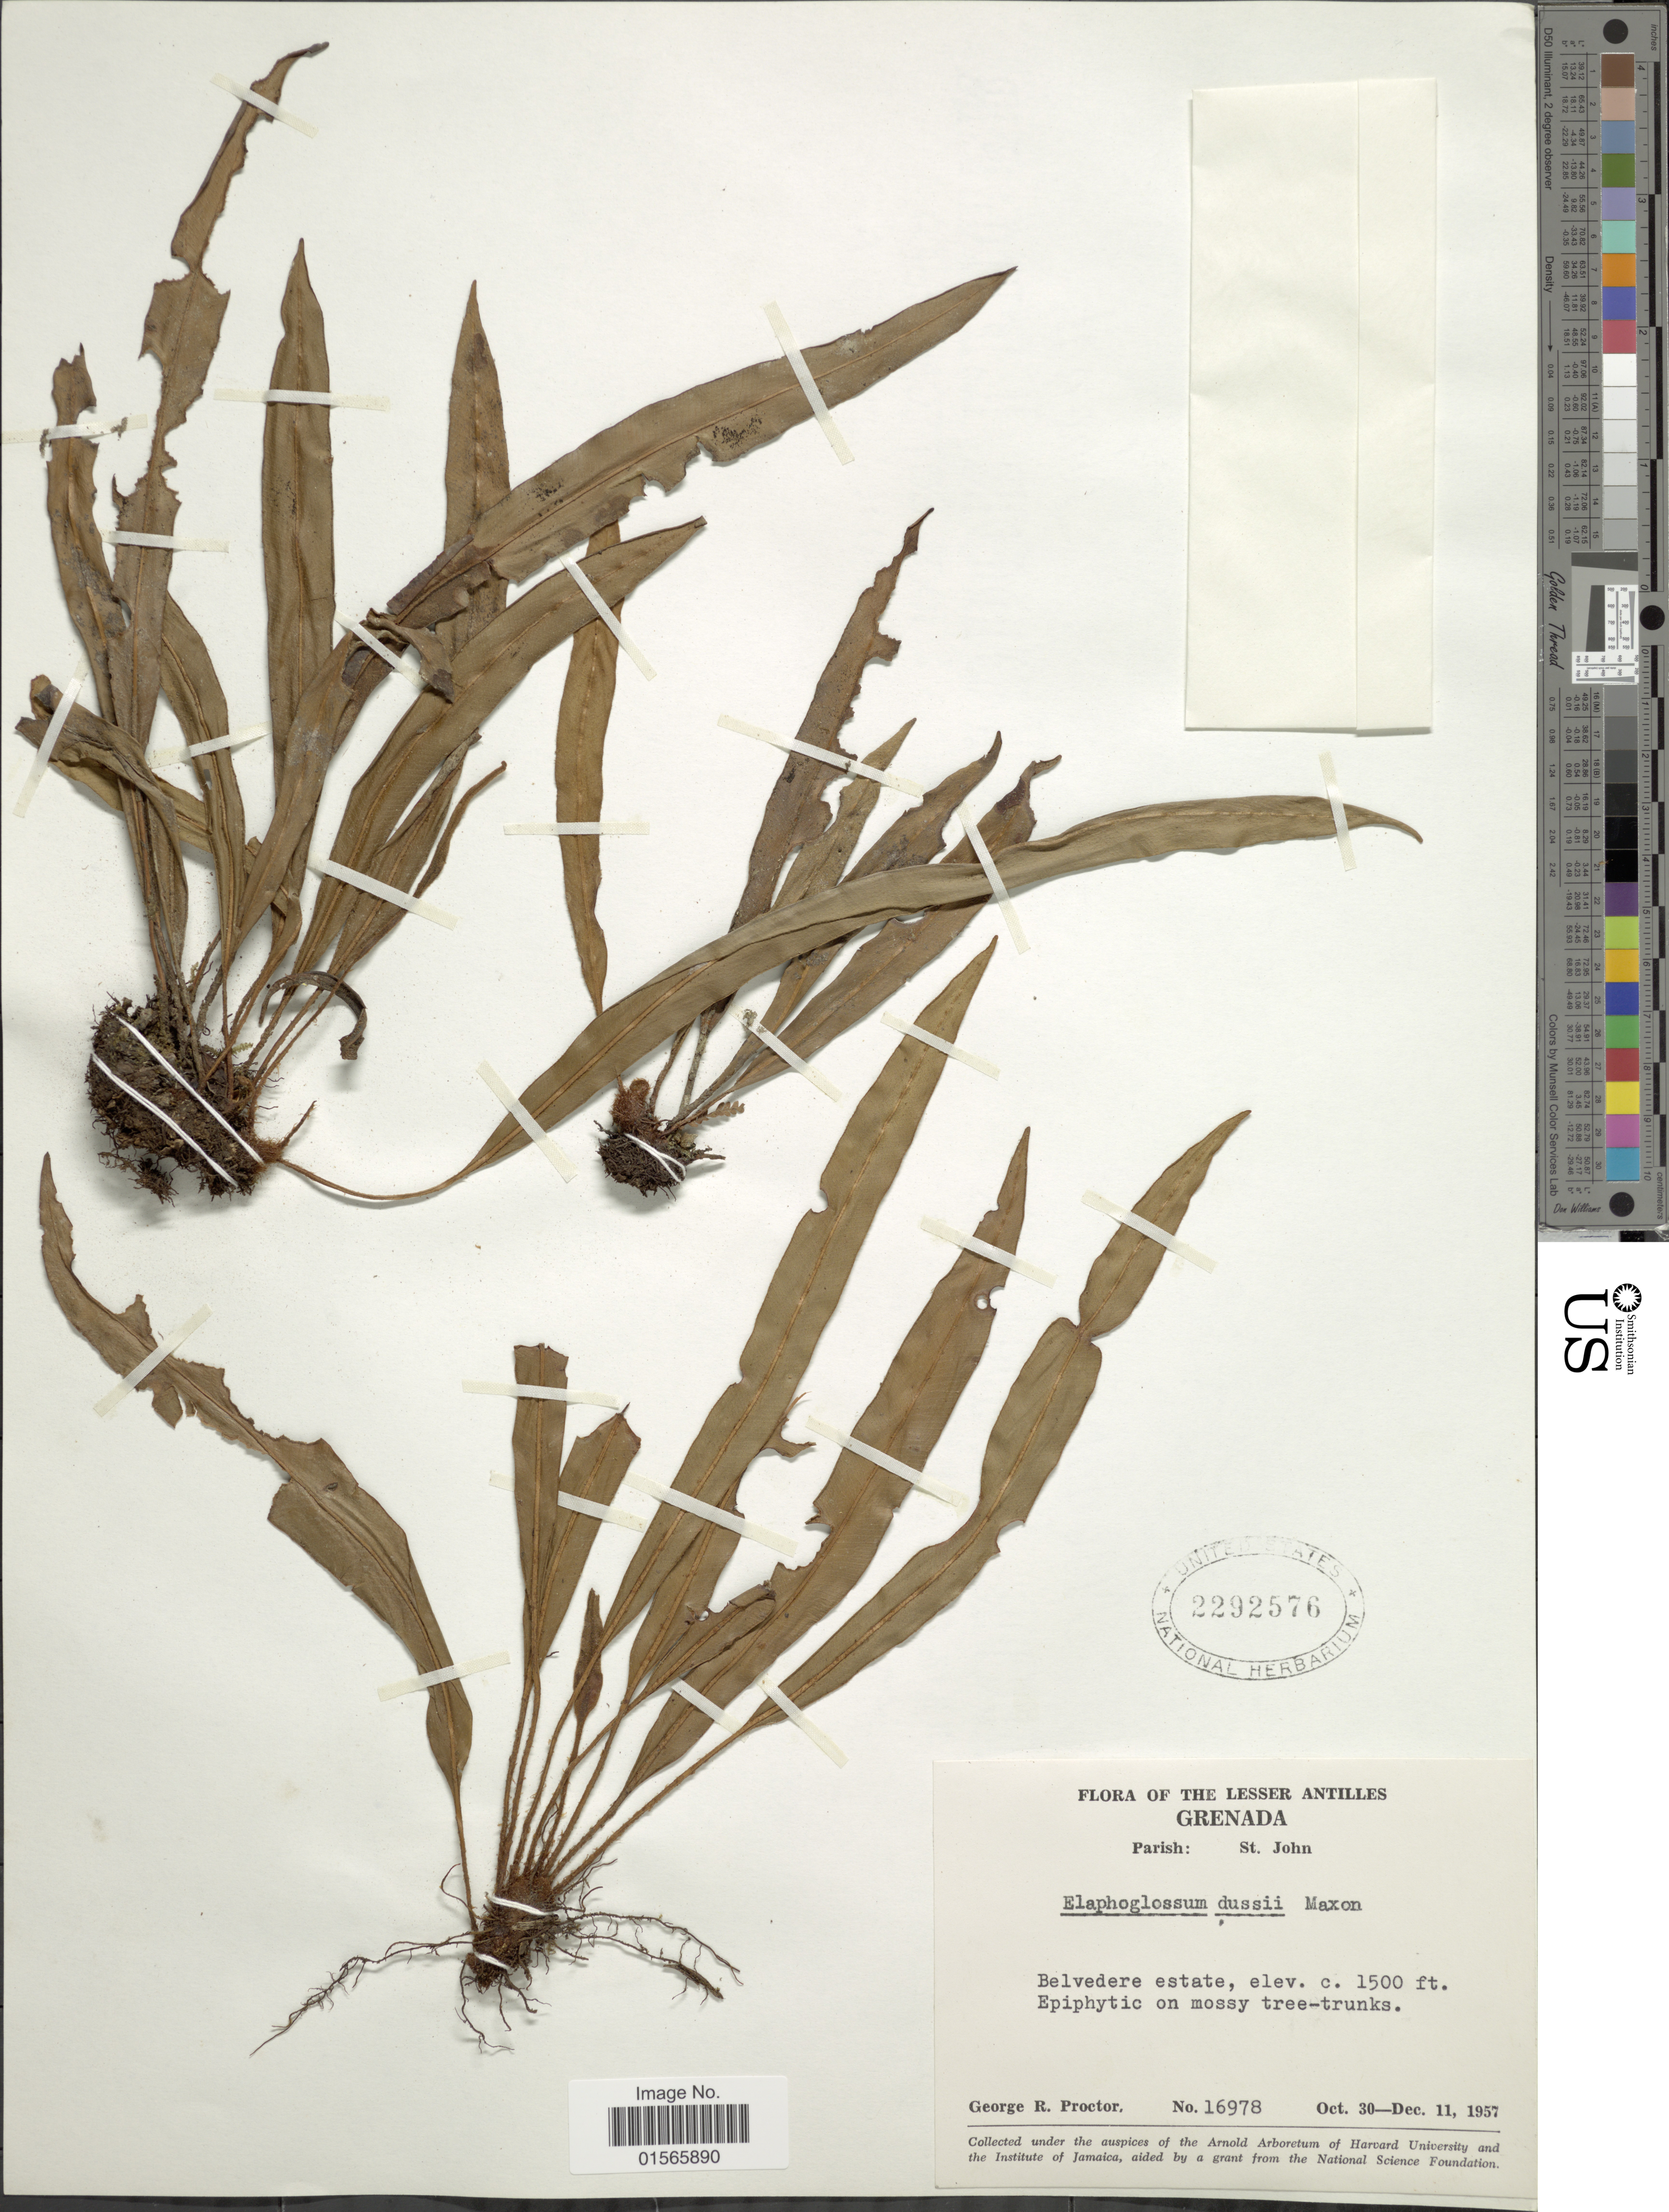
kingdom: Plantae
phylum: Tracheophyta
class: Polypodiopsida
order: Polypodiales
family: Dryopteridaceae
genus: Elaphoglossum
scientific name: Elaphoglossum petiolatum var. dussii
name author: (Underw. ex Maxon) Proctor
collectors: G. R. Proctor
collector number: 16978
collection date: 1957-10-30/1957-12-11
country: Grenada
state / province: Saint John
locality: The Lesser Antilles, Parish: St. John, Belvedere estate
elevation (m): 457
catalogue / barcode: US 2292576